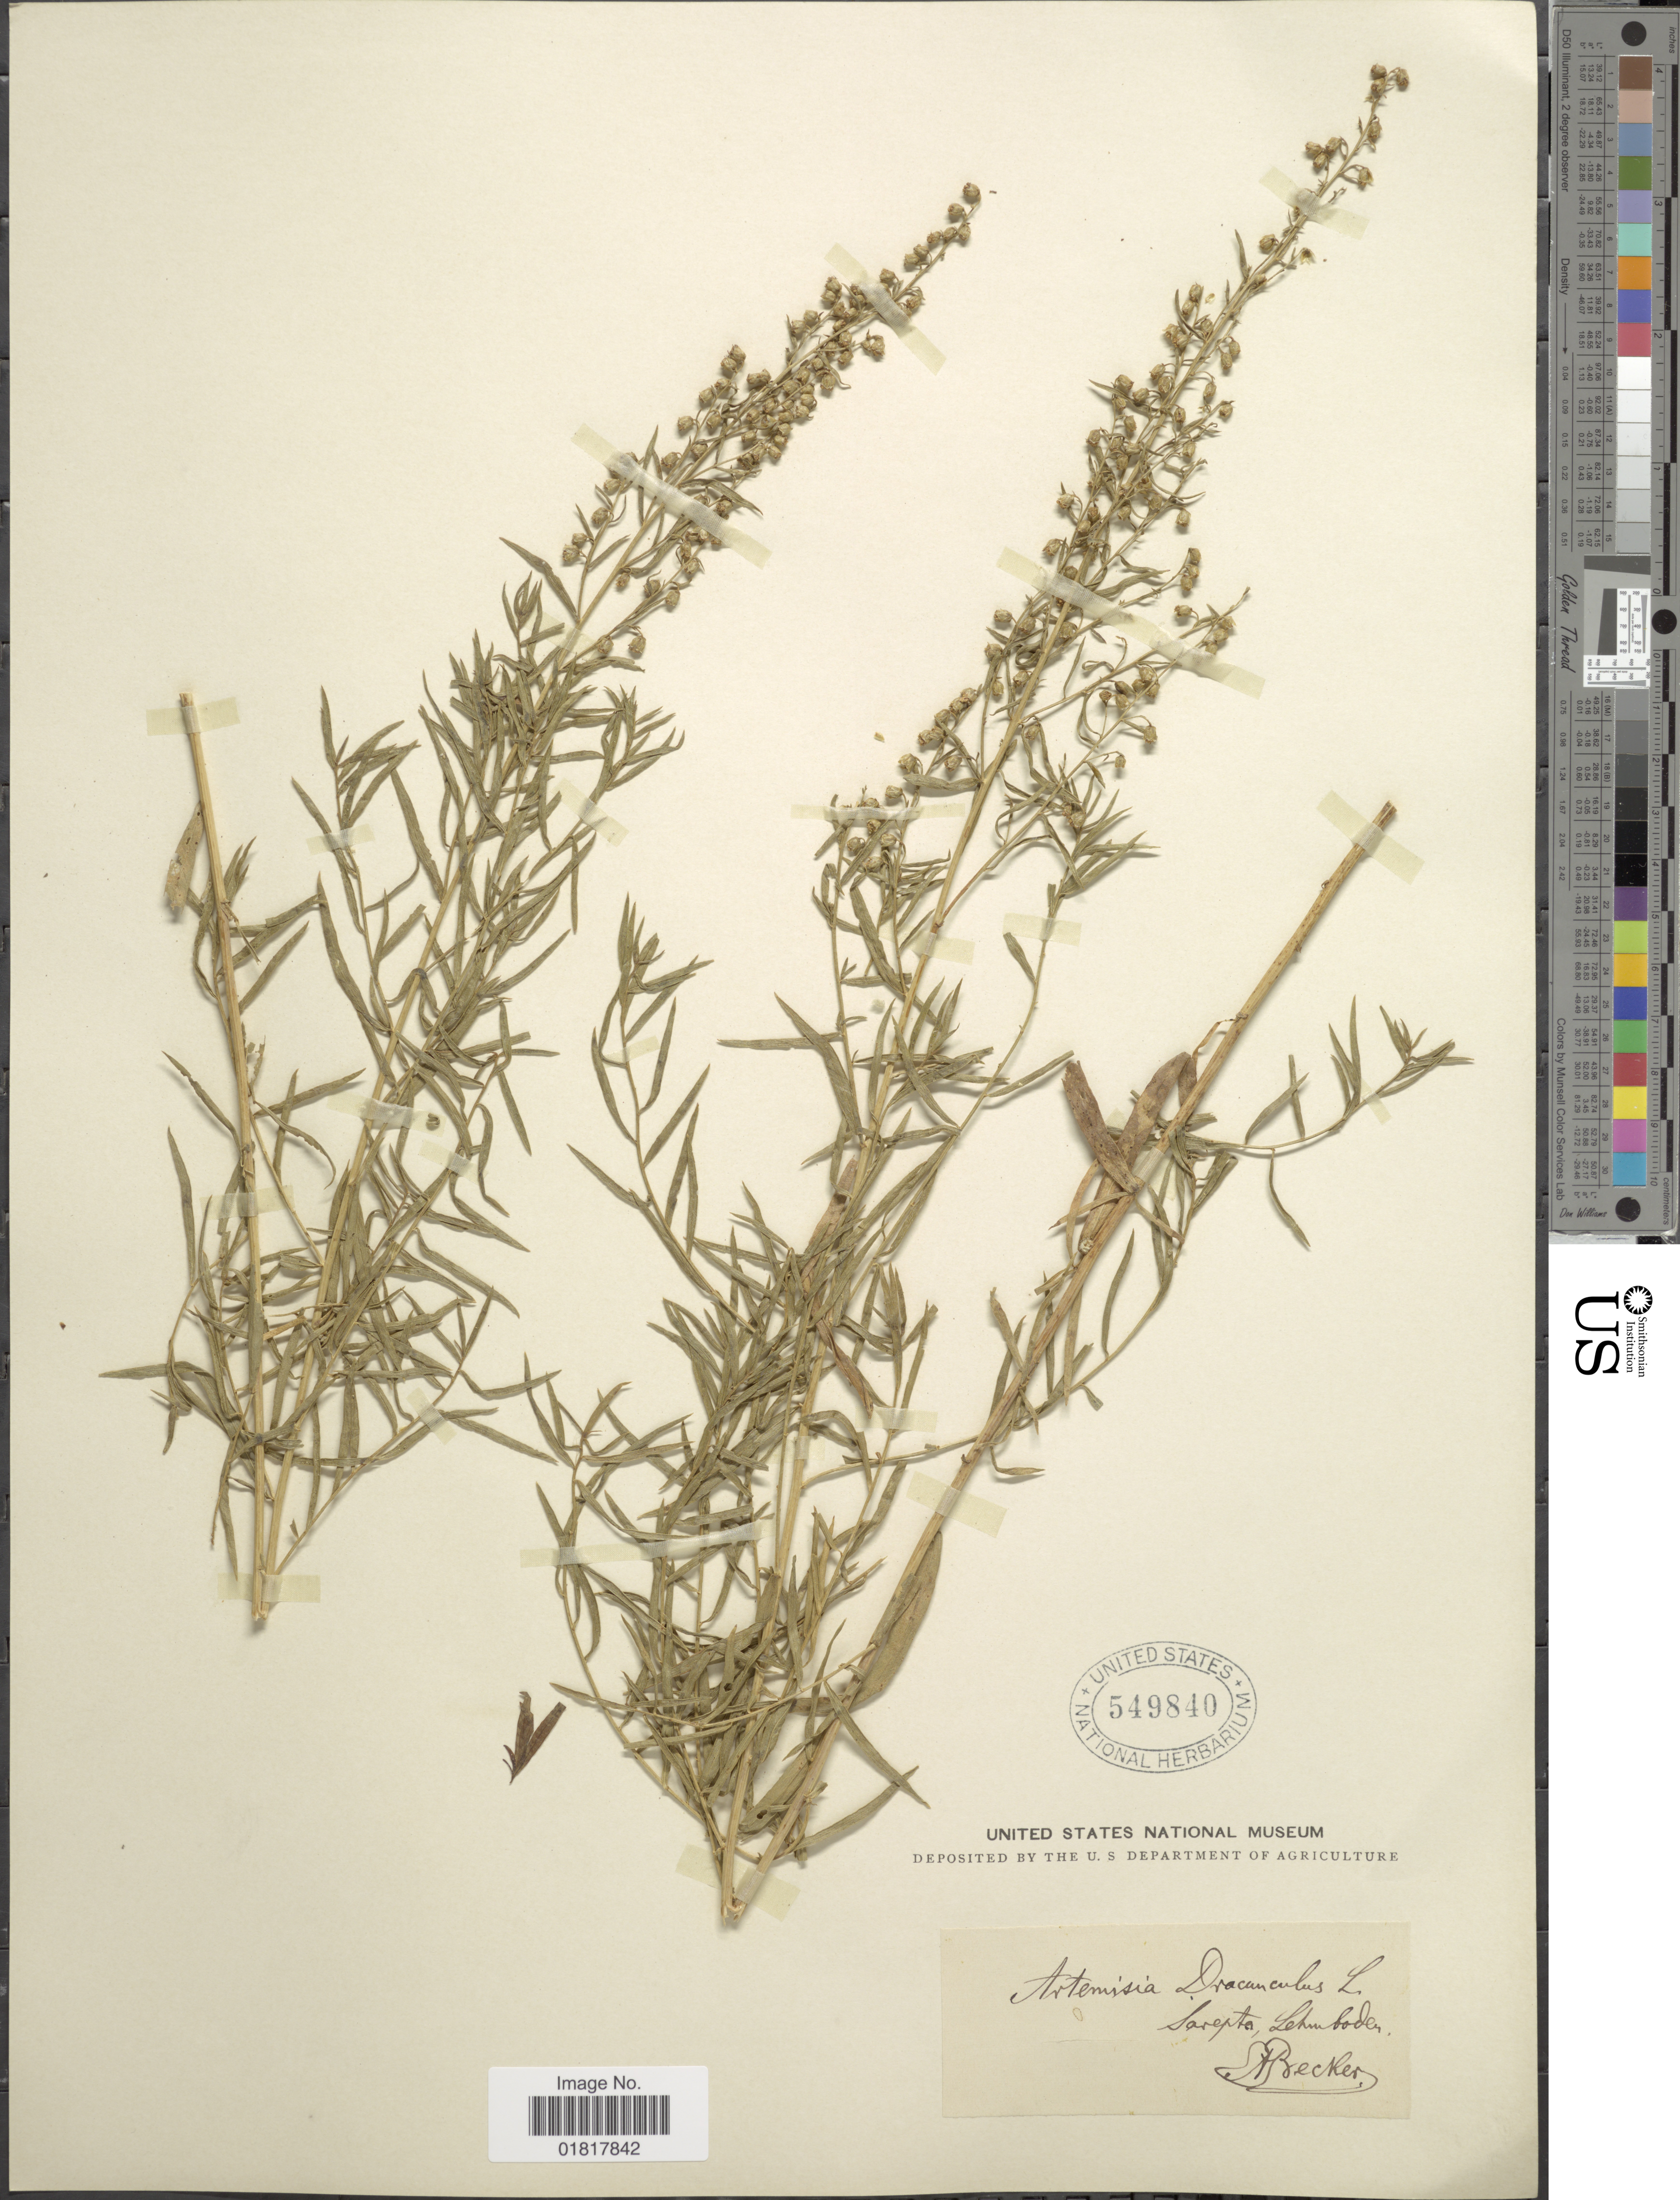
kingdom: Plantae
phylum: Tracheophyta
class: Magnoliopsida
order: Asterales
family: Asteraceae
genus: Artemisia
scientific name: Artemisia dracunculus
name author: L.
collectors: A. Becker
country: Russian Federation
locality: Sarepta, Lehmboden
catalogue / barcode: US 549840